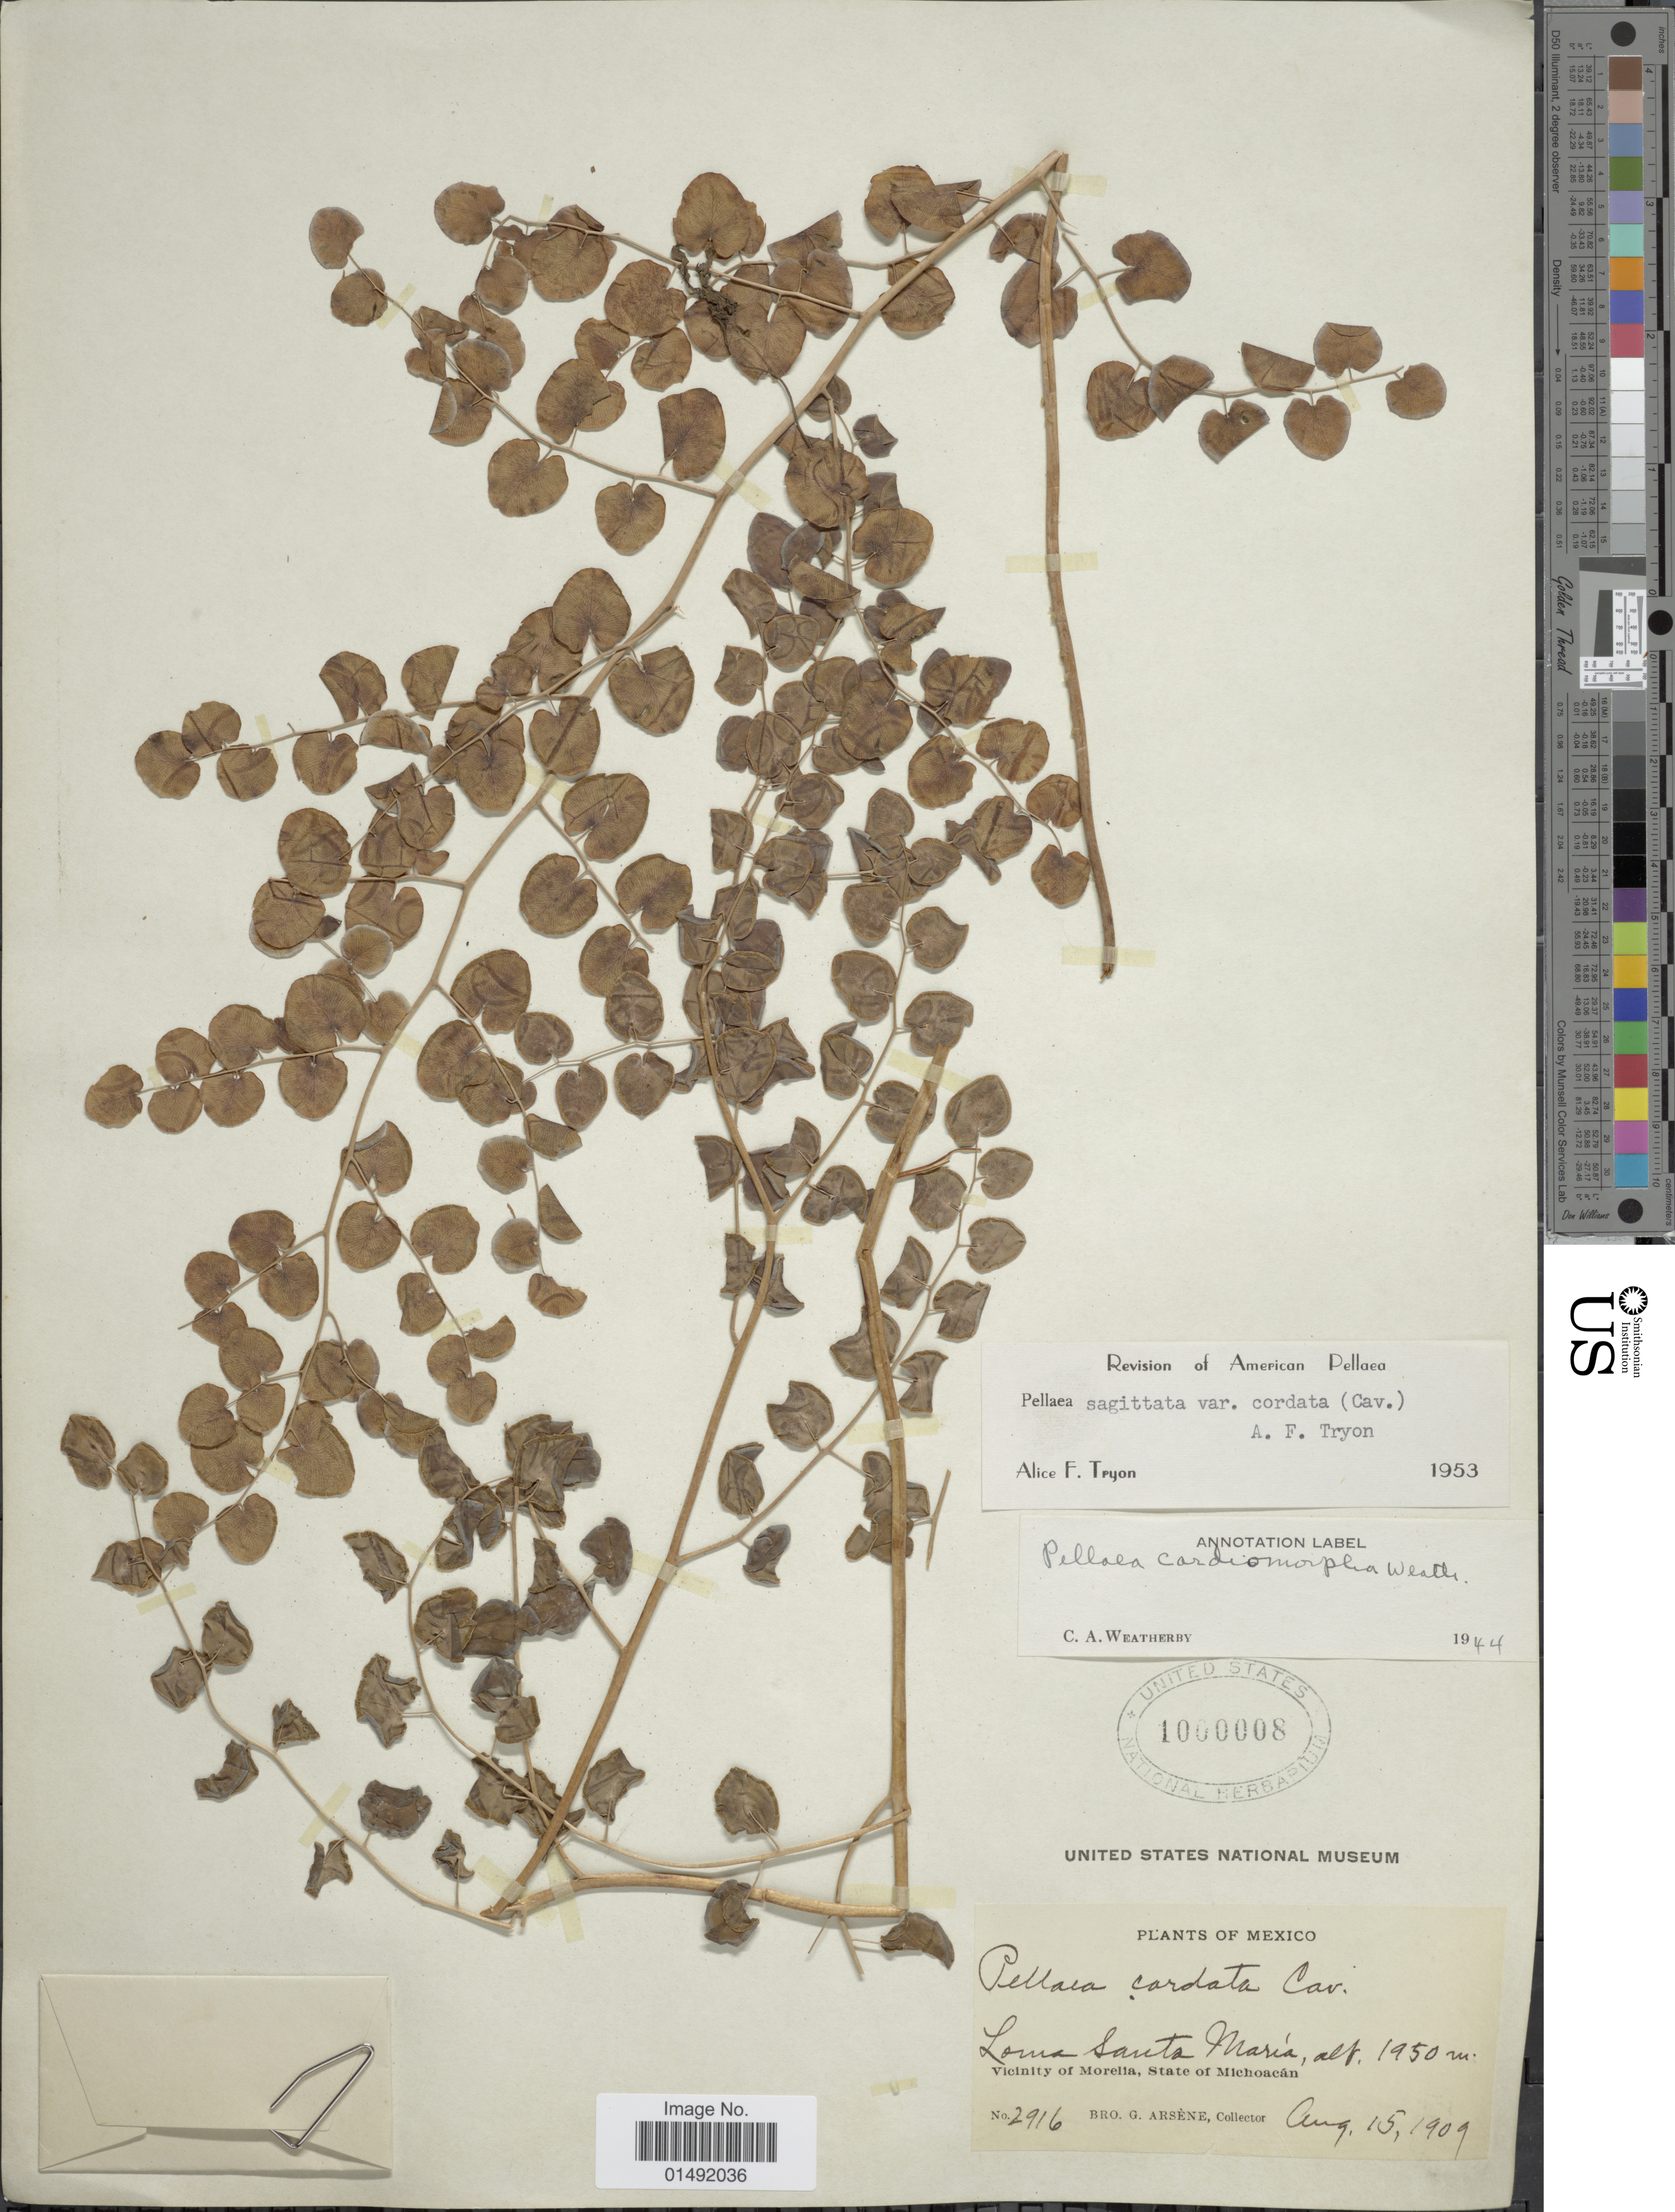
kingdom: Plantae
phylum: Tracheophyta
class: Polypodiopsida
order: Polypodiales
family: Pteridaceae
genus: Pellaea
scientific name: Pellaea sagittata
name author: (Cav.) Link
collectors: Bro. G. Arsène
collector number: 2916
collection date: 1909-08-15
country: Mexico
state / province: Michoacán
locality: Loma Santa María, Vicinity of Morelia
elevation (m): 1950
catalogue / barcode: US 1000008